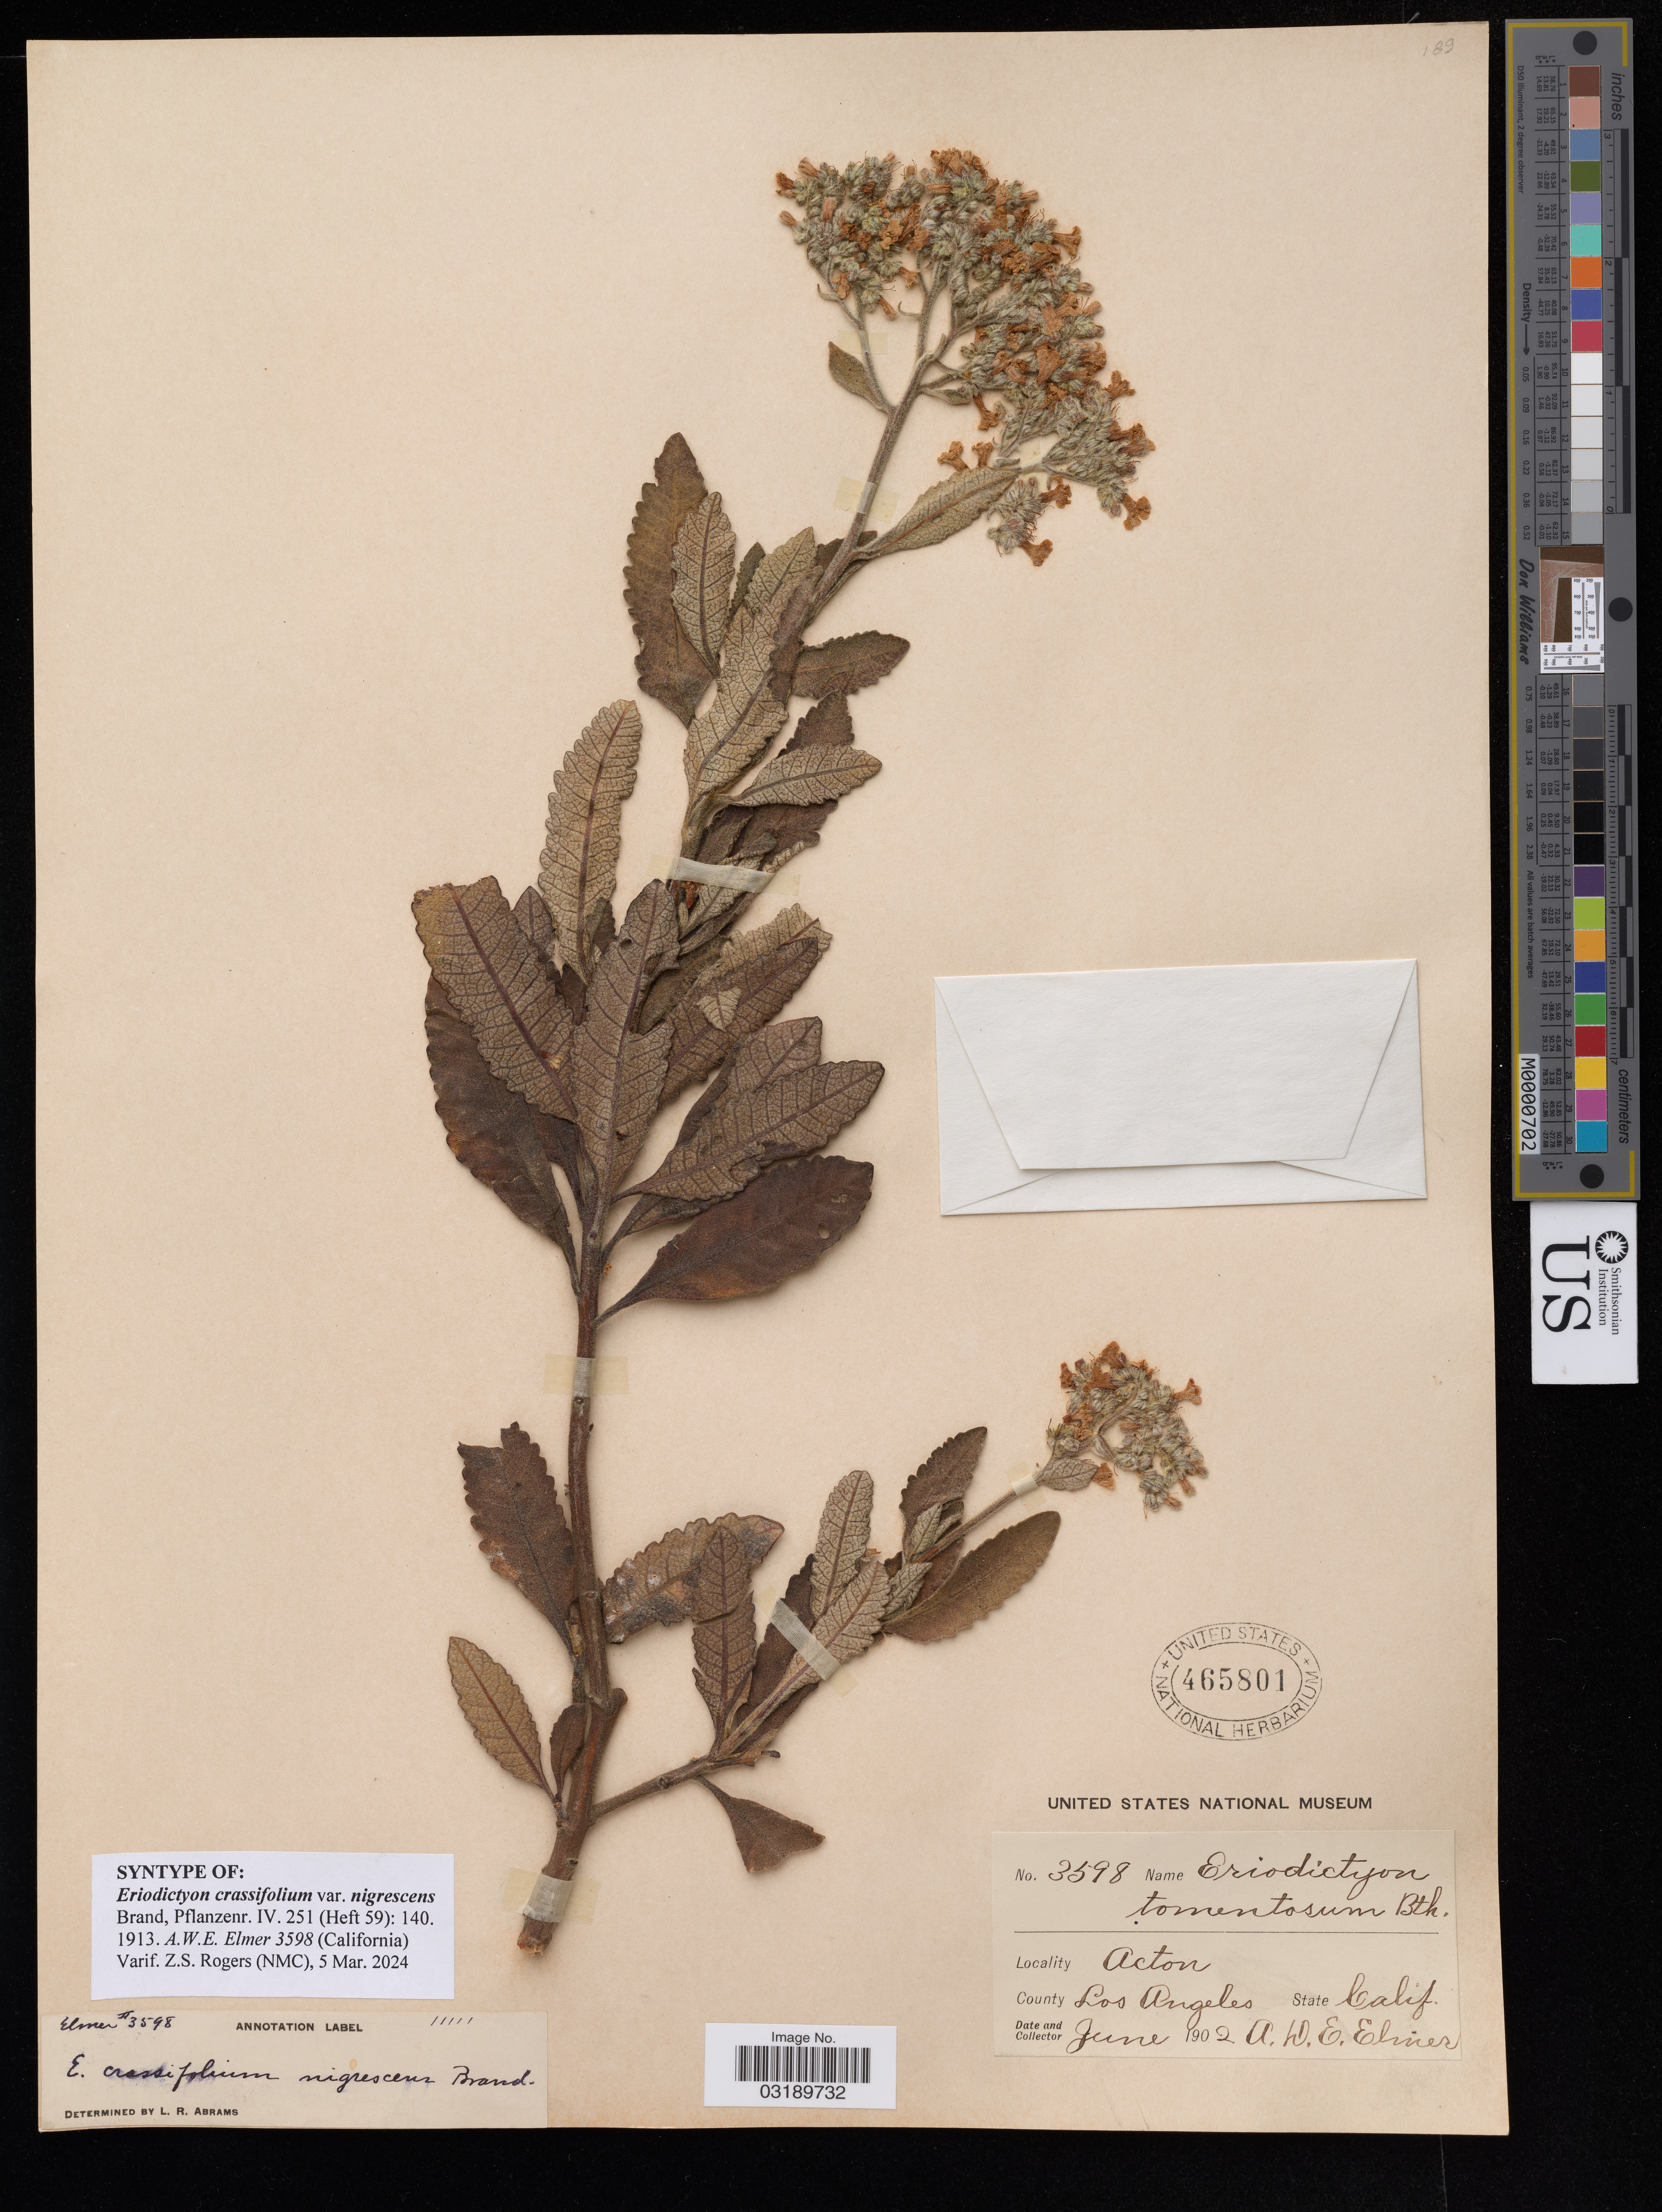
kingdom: Plantae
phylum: Tracheophyta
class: Magnoliopsida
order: Boraginales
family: Namaceae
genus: Eriodictyon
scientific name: Eriodictyon crassifolium var. nigrescens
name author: Brand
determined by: Rogers, Z. S.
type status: Syntype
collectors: A. D. E. Elmer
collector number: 3598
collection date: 1902-06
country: United States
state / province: California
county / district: Los Angeles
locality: Acton. County Los Angeles.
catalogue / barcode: US 465801